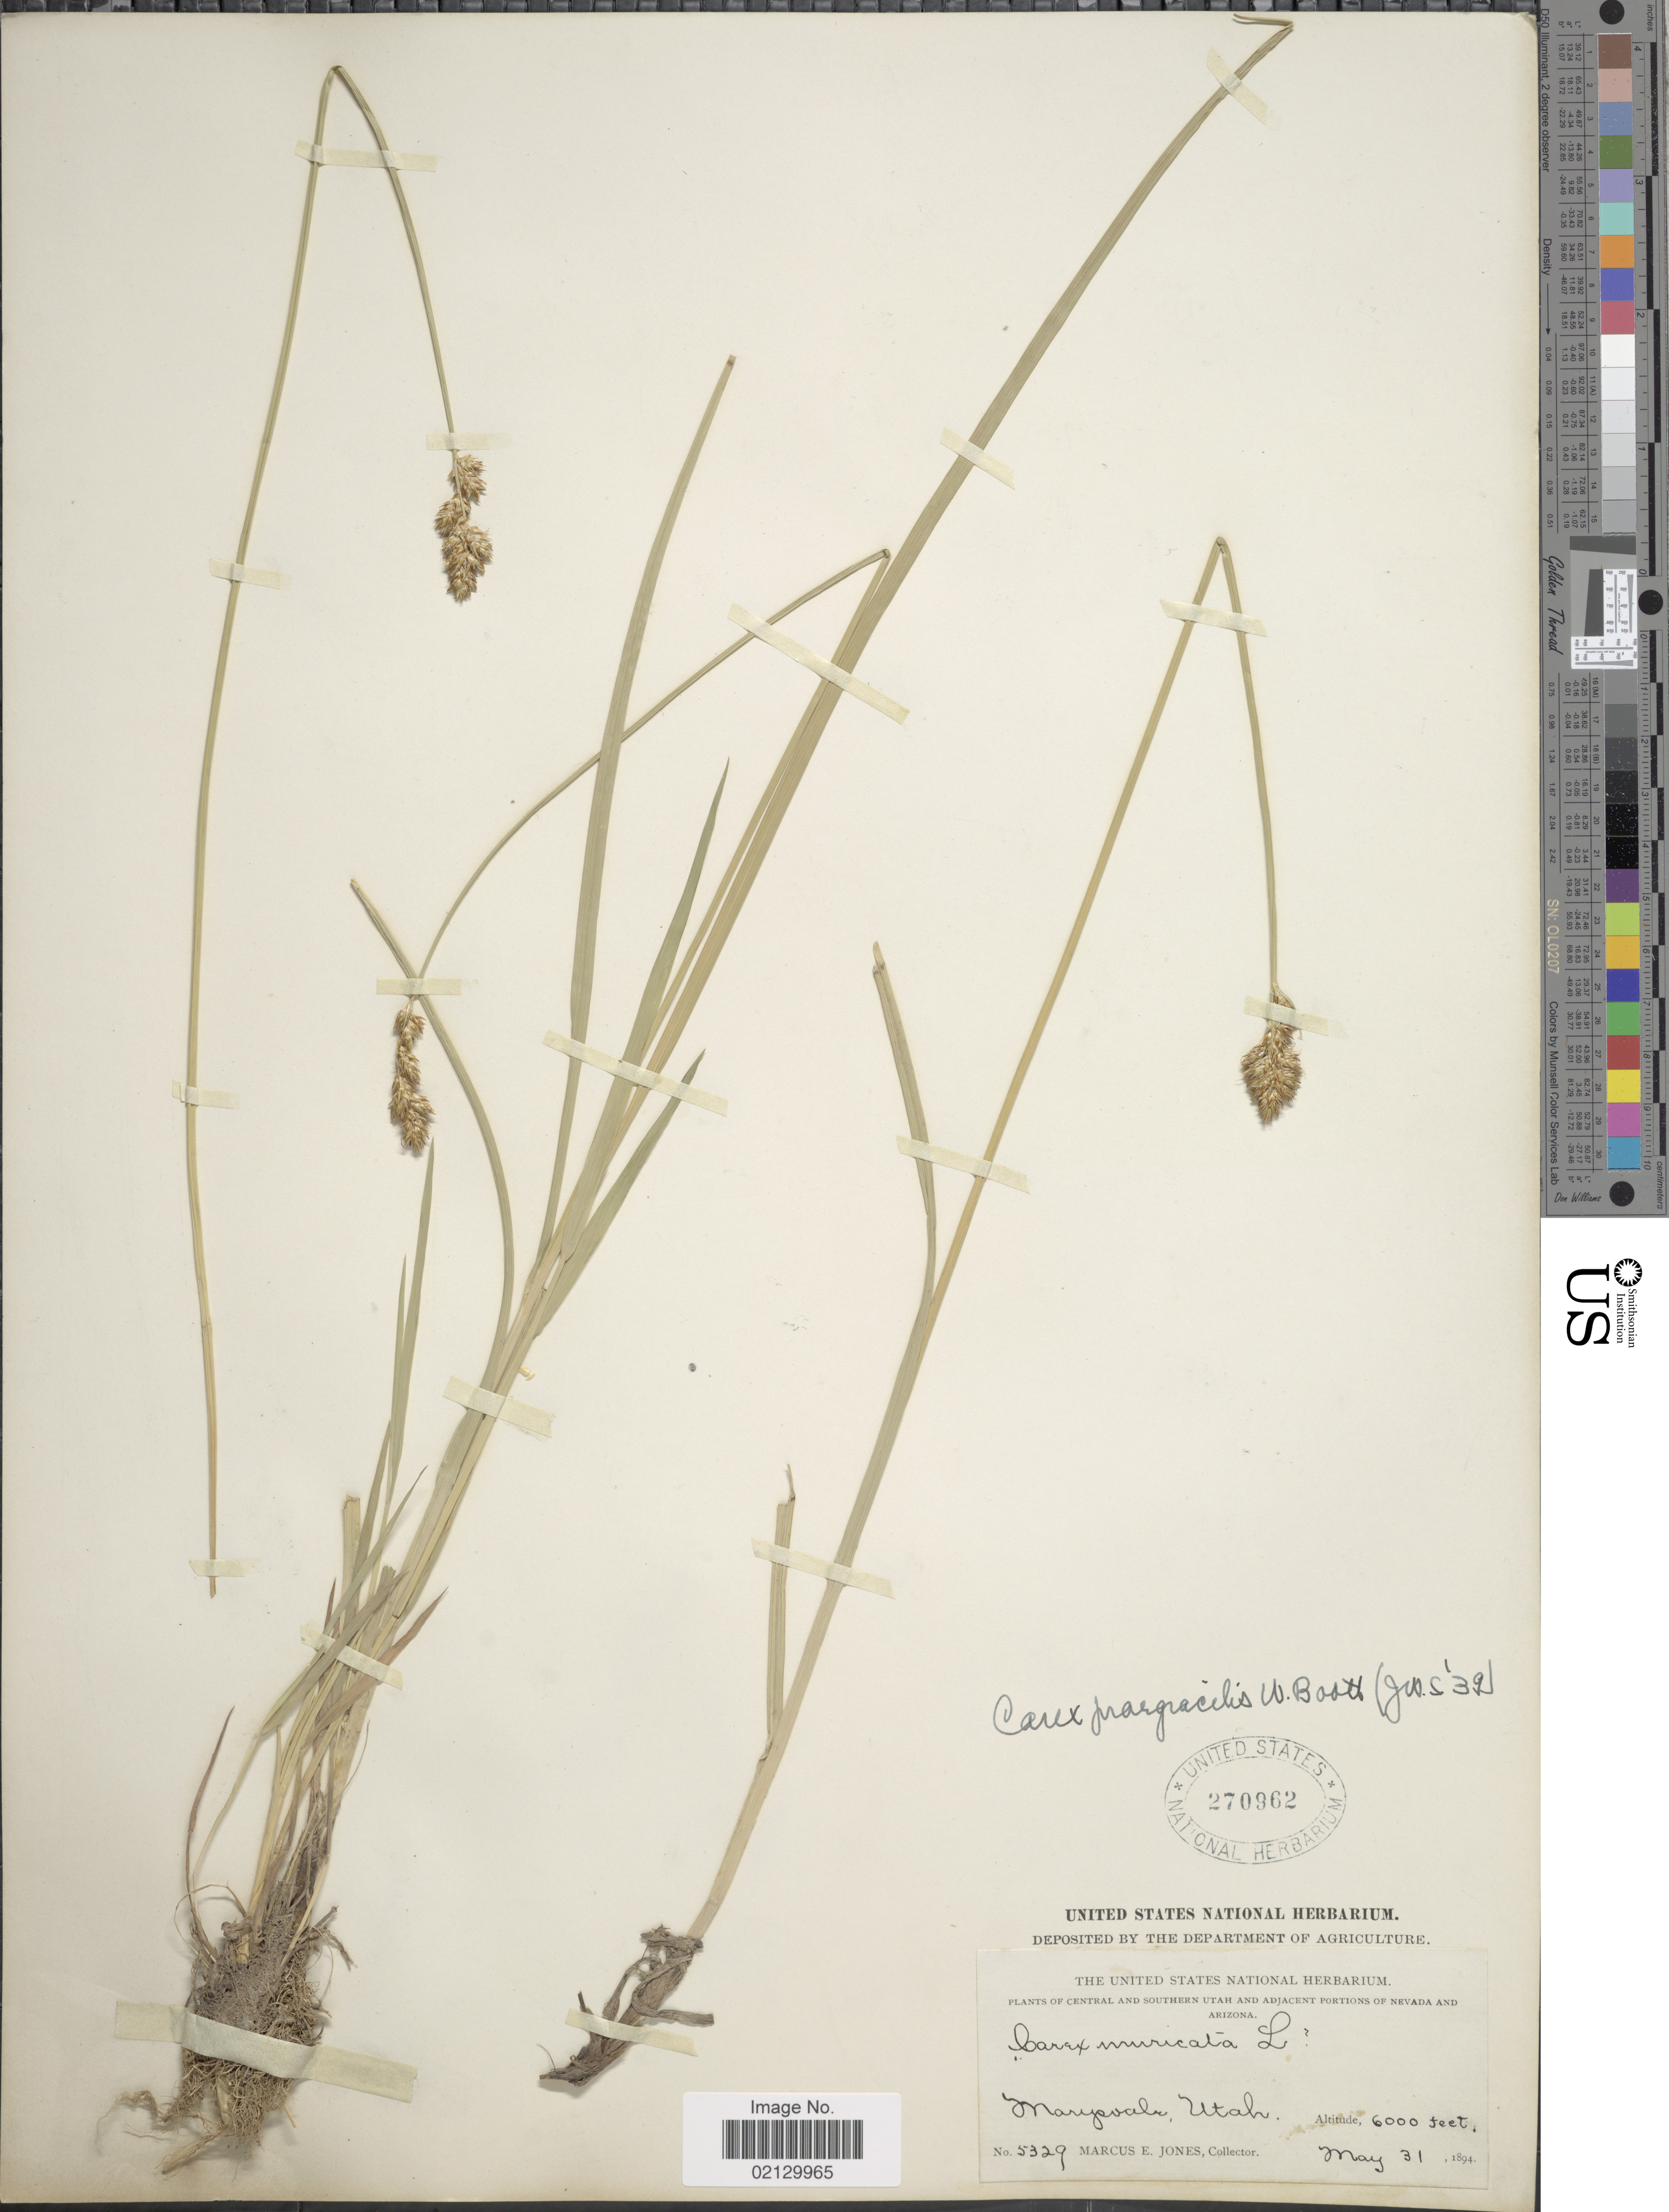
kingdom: Plantae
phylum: Tracheophyta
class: Liliopsida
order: Poales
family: Cyperaceae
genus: Carex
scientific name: Carex praegracilis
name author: W. Boott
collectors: M. E. Jones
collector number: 5329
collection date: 1894-05-31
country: United States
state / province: Utah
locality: Marysvale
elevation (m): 1829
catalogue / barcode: US 270962